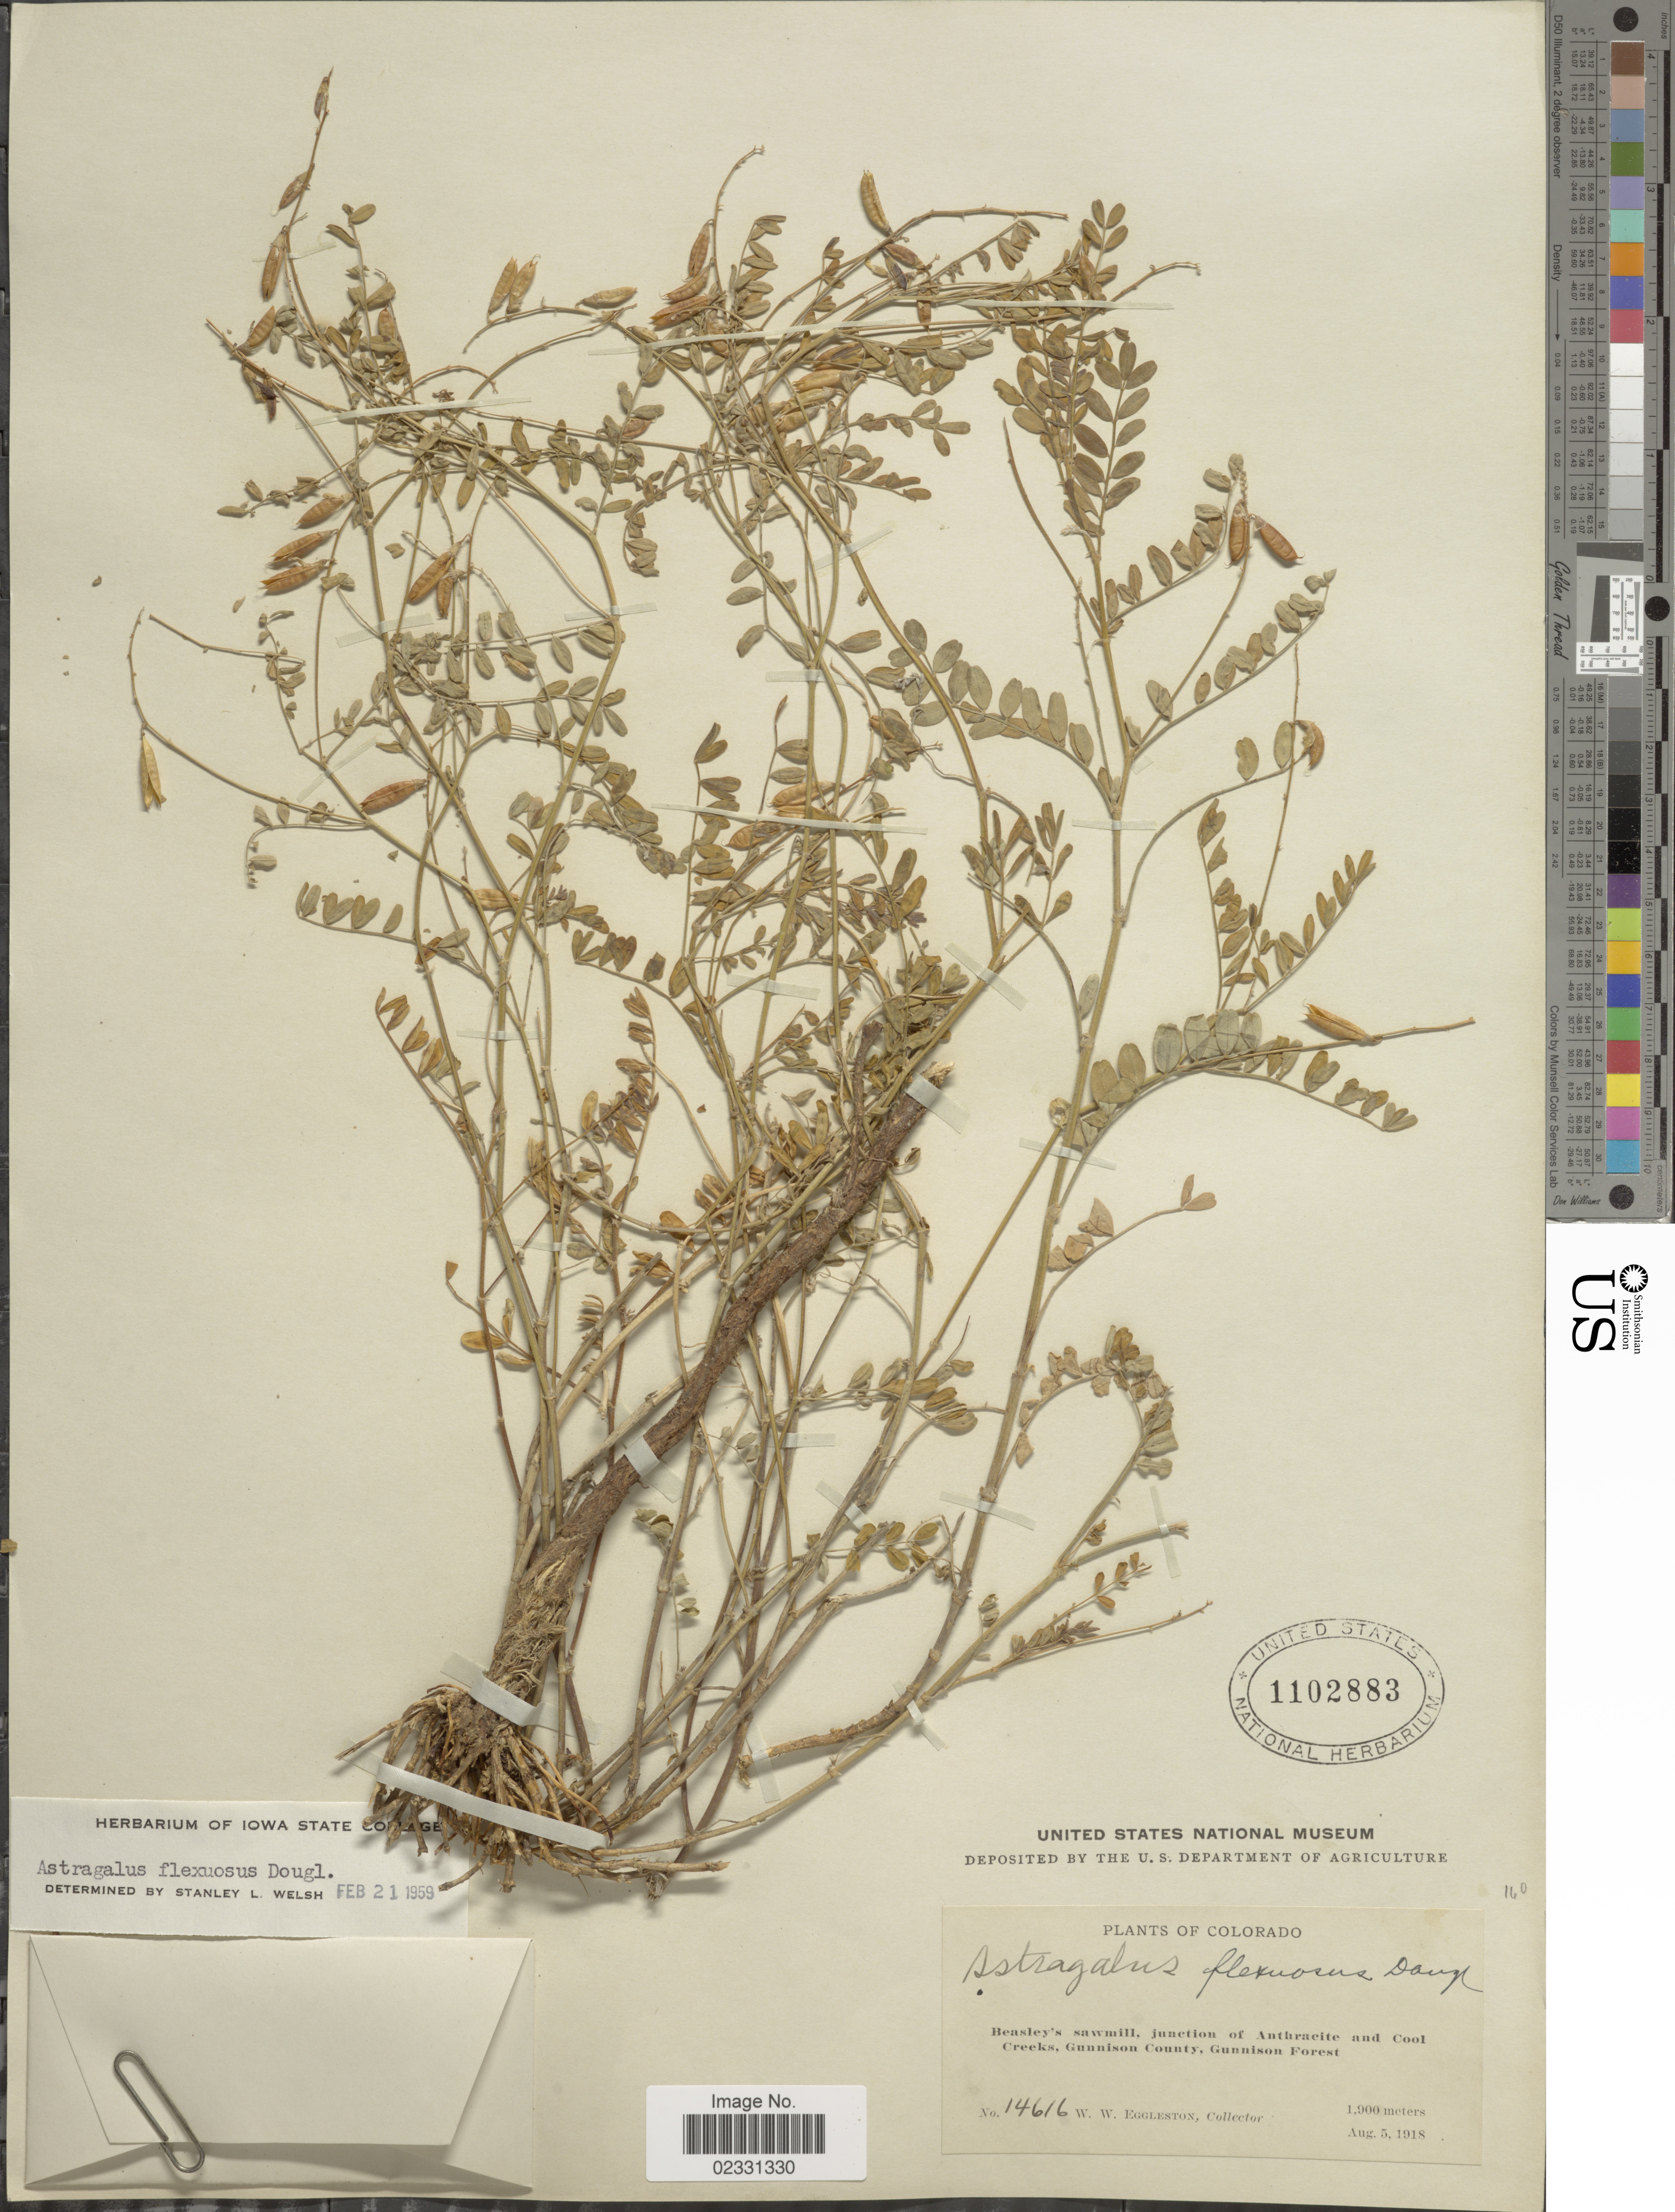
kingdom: Plantae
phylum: Tracheophyta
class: Magnoliopsida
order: Fabales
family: Fabaceae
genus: Astragalus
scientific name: Astragalus flexuosus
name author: (Hook.) Douglas ex G. Don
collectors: W. W. Eggleston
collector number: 14616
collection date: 1918-08-05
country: United States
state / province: Colorado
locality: Beasley's sawmill, junction of Authracite and Cool Creeks, Gunnison County, Gunnison Forest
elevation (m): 1900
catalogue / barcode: US 1102883